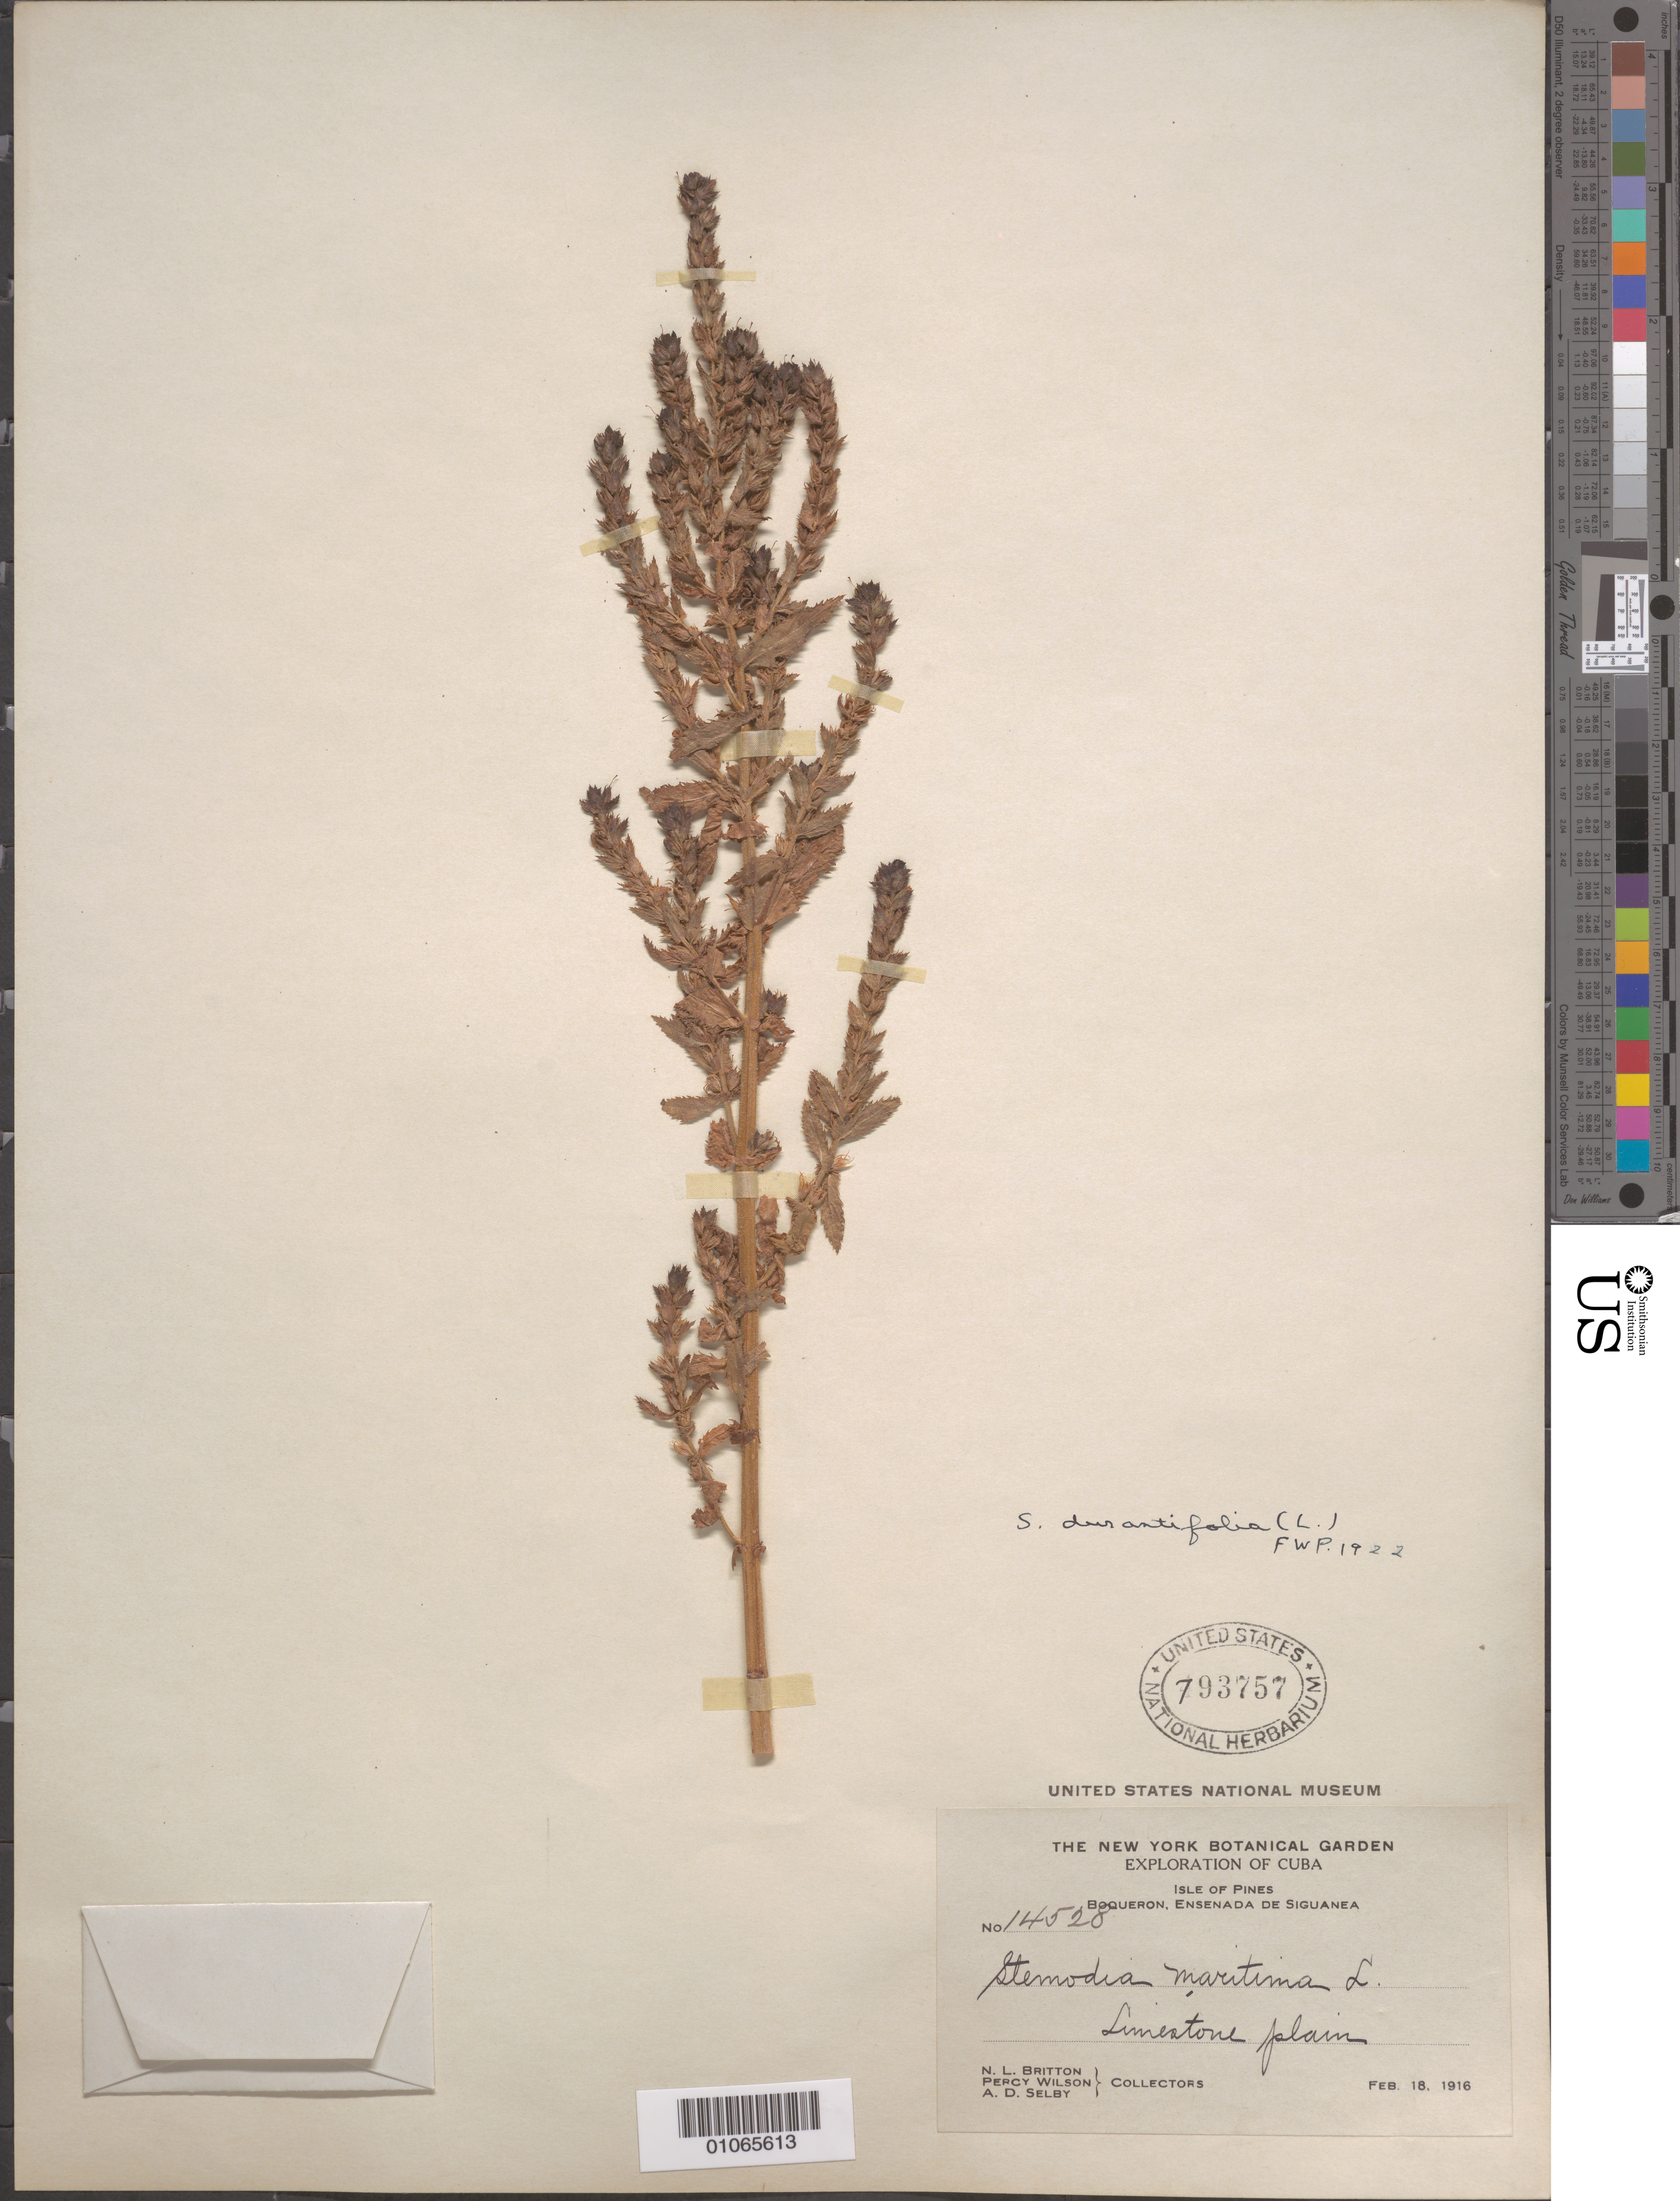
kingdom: Plantae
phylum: Tracheophyta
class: Magnoliopsida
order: Lamiales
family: Plantaginaceae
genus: Stemodia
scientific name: Stemodia durantifolia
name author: (L.) Sw.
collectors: N. Britton, P. Wilson & A. Selby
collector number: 14520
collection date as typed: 18 Feb 1916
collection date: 1916-02-18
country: Cuba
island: Isla de la Juventud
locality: Isle of Pines, Boqueron, Ensenada de Siguanea Limestone plain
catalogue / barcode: US 793757